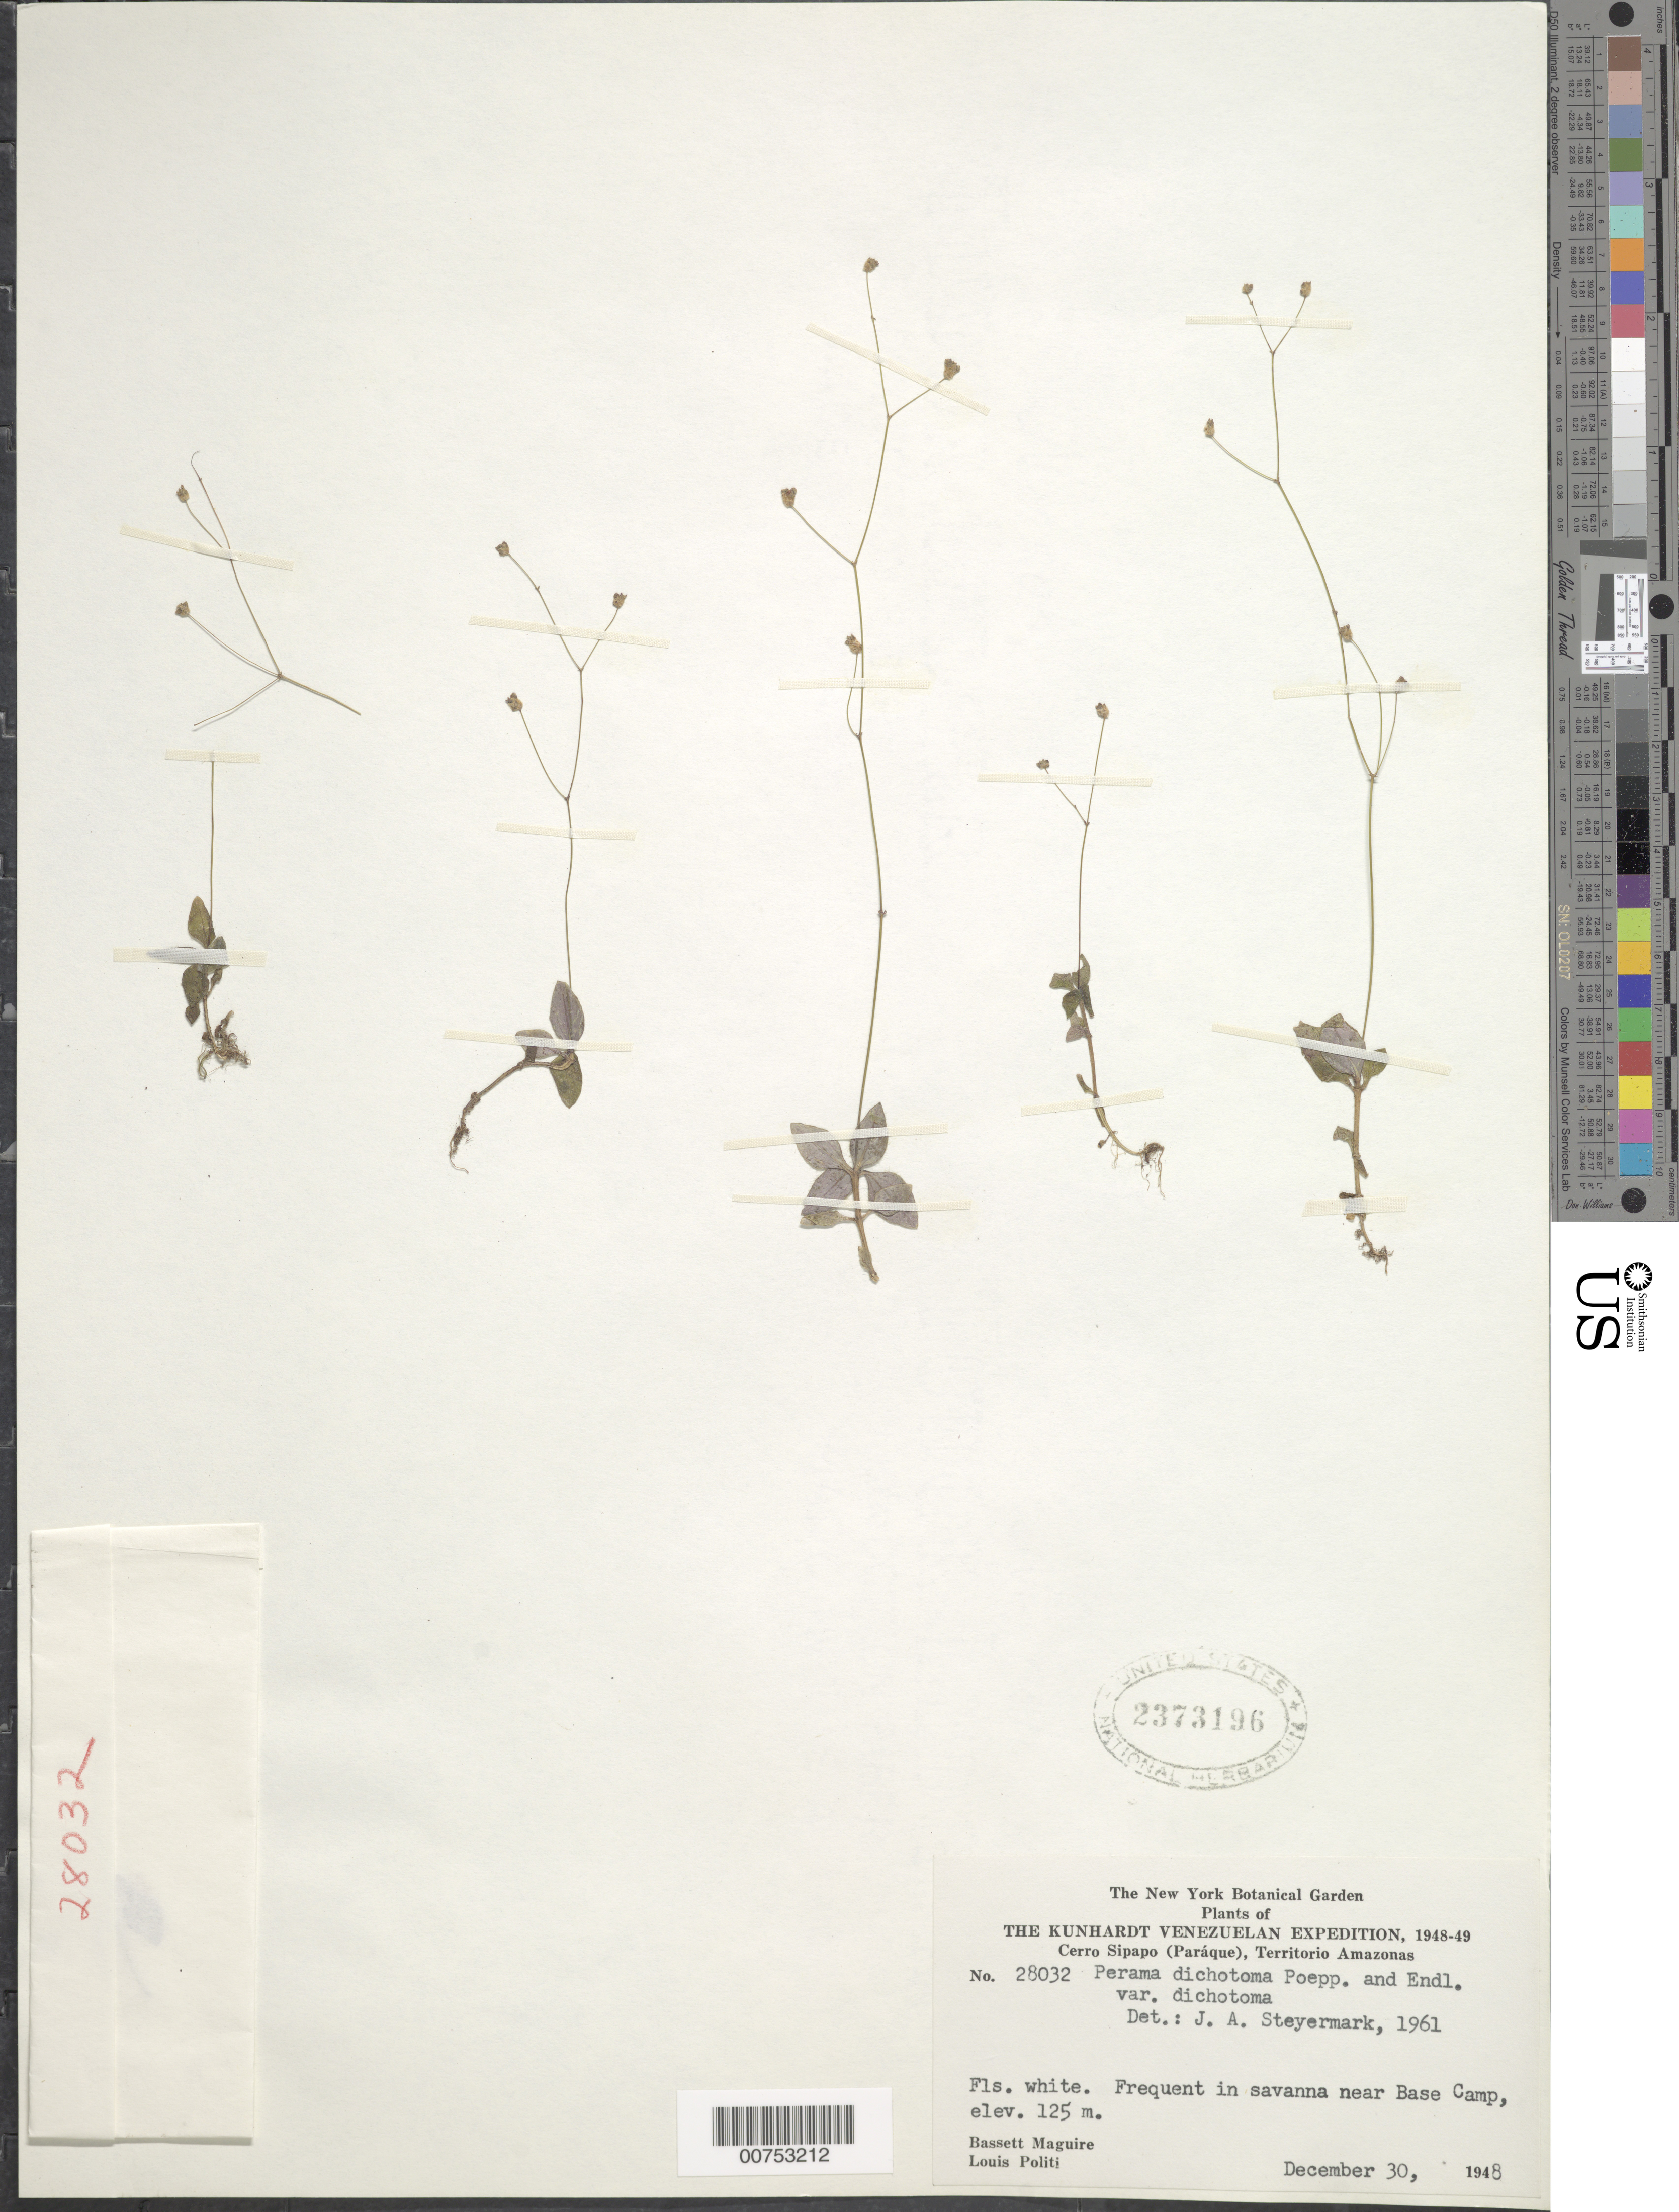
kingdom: Plantae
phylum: Tracheophyta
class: Magnoliopsida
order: Gentianales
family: Rubiaceae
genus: Perama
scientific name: Perama dichotoma var. dichotoma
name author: Poepp.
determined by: Steyermark, Julian A., (VEN)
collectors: B. Maguire & L. Politi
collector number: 28032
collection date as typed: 30-Dec-48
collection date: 1948-12-30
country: Venezuela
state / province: Amazonas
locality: Cerro Sipapo (Paráque), Base Camp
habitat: Savanna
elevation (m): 125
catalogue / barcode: US 2373196